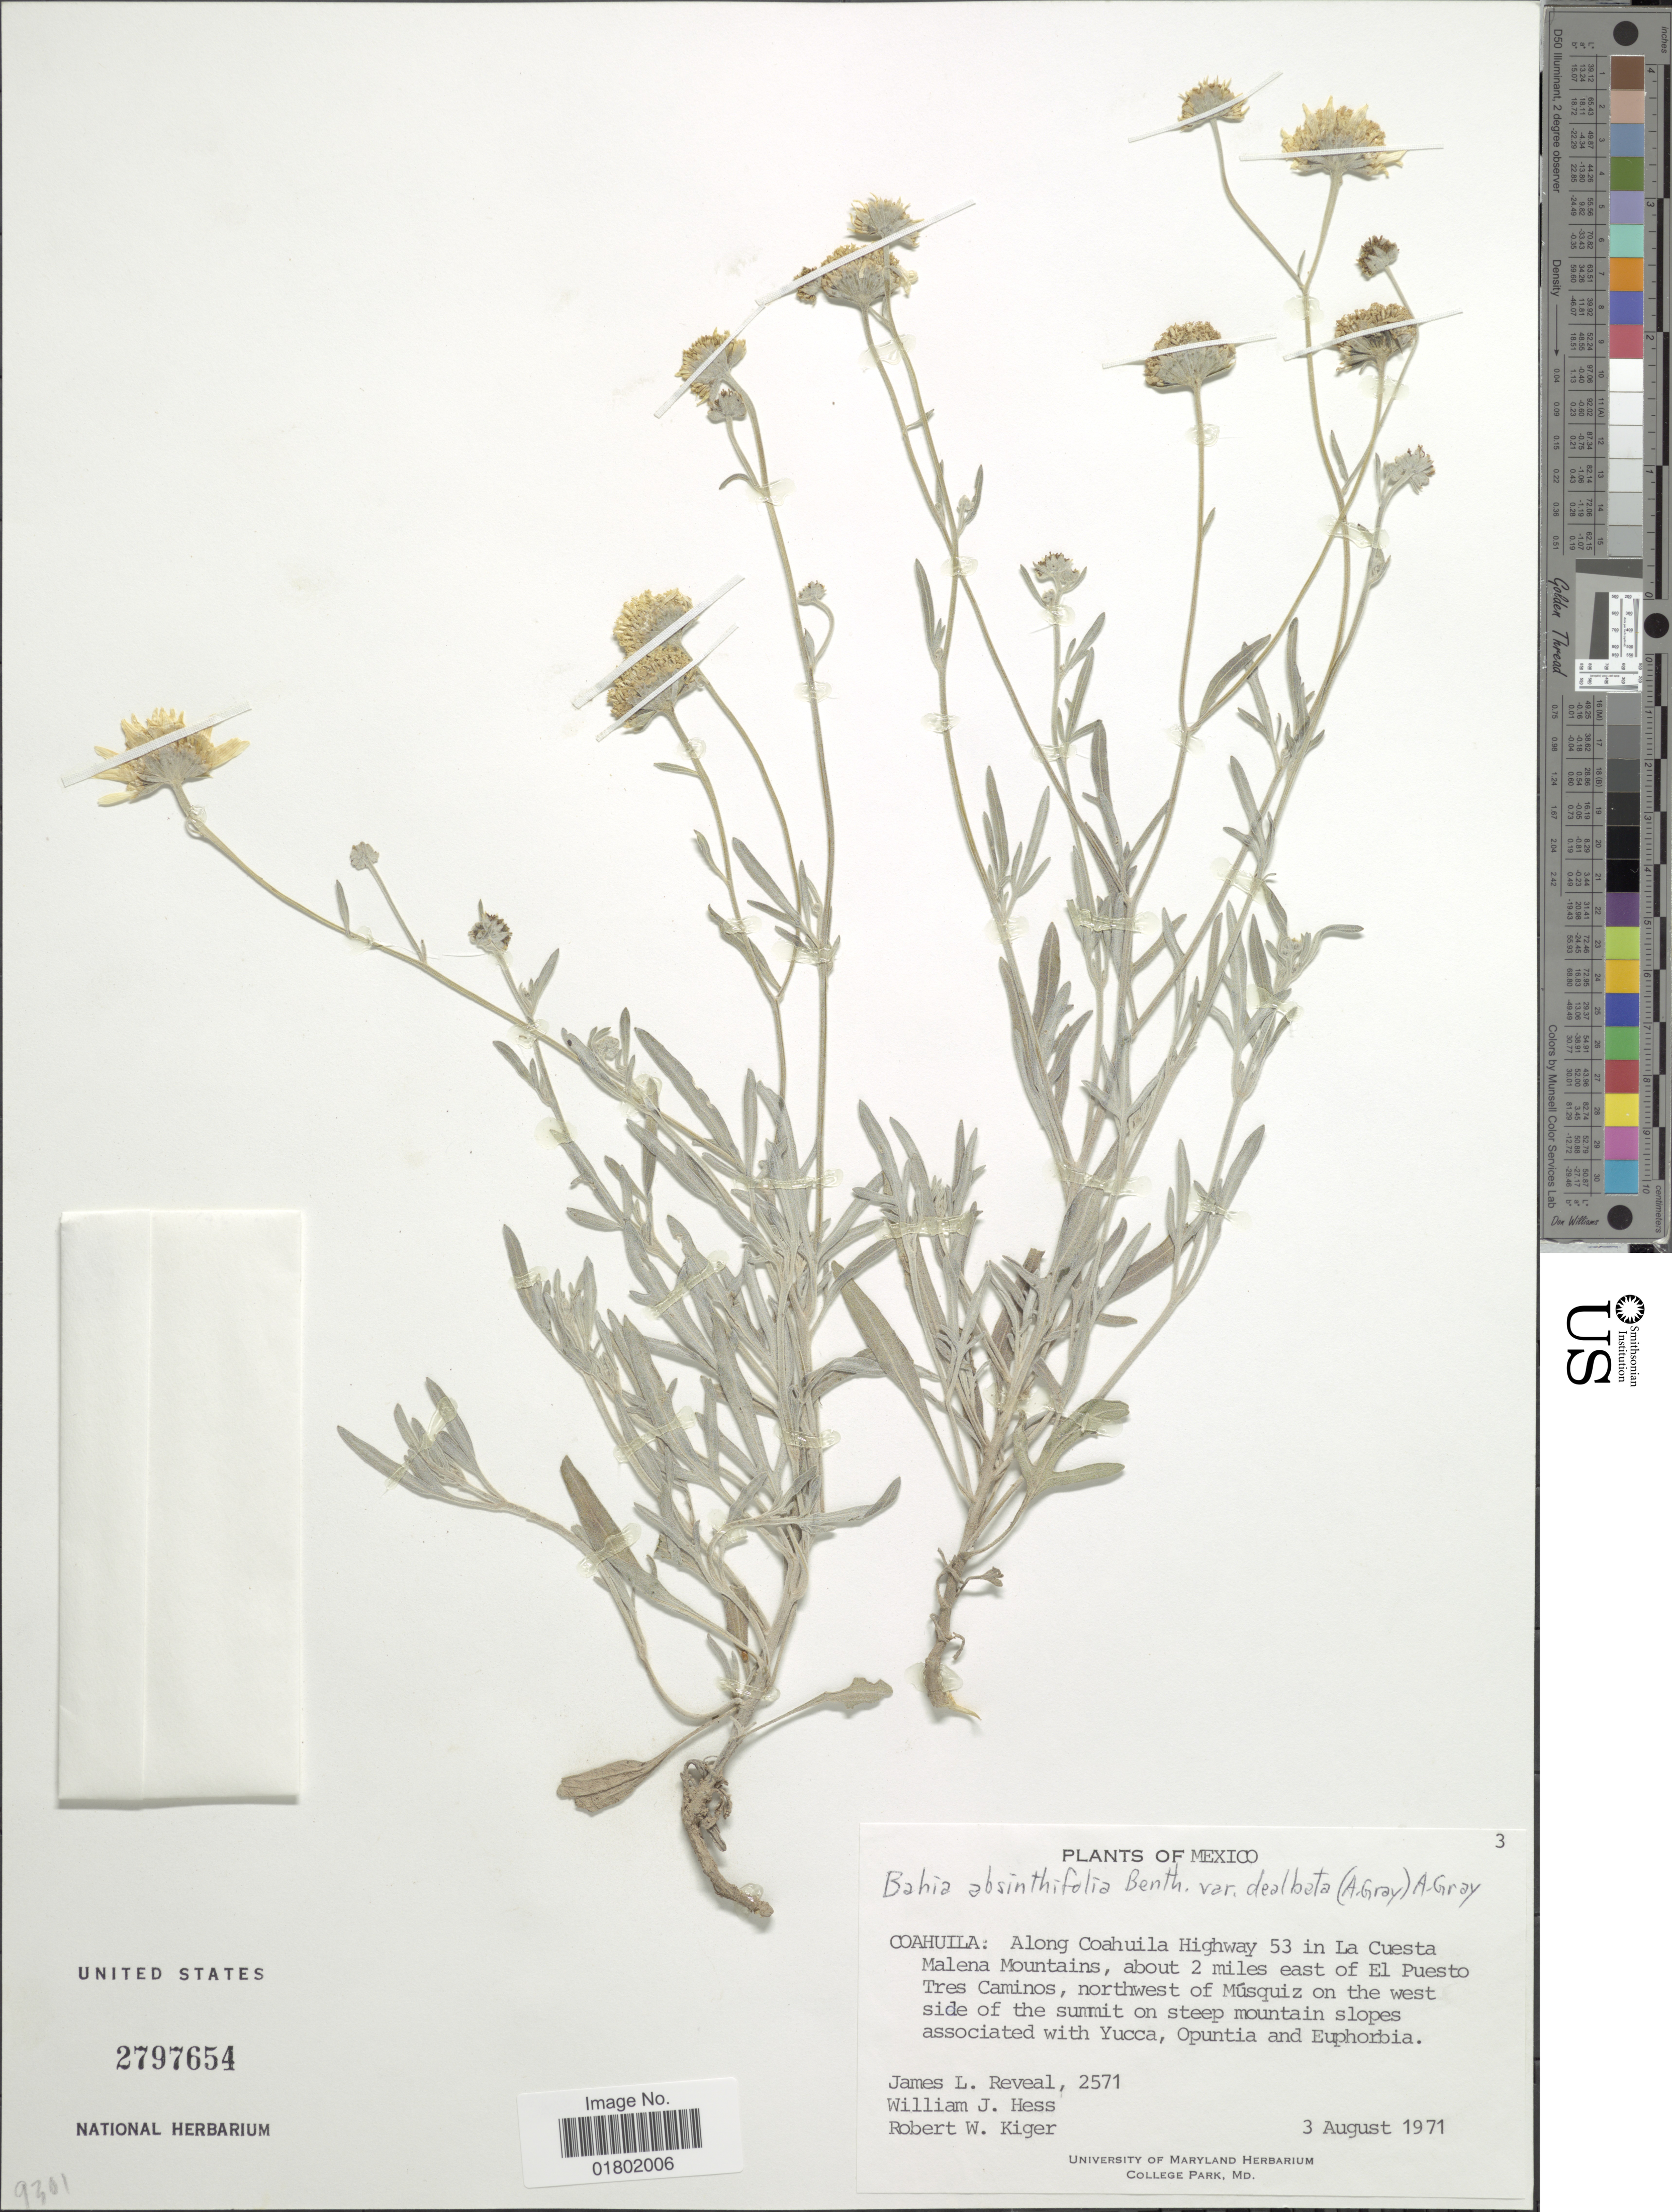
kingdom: Plantae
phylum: Tracheophyta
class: Magnoliopsida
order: Asterales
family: Asteraceae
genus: Bahia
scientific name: Bahia absinthifolia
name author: Benth.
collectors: J. L. Reveal, W. Hess & R. Kiger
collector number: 2571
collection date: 1971-08-03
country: Mexico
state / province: Coahuila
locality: Along Coahuila Highway 53 in La Cuesta Malena Mountains, about 2 miles east of El Puesto Tres Caminos, northwest of Musquiz on the west side of the summit on steep mountain slopes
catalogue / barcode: US 2797654